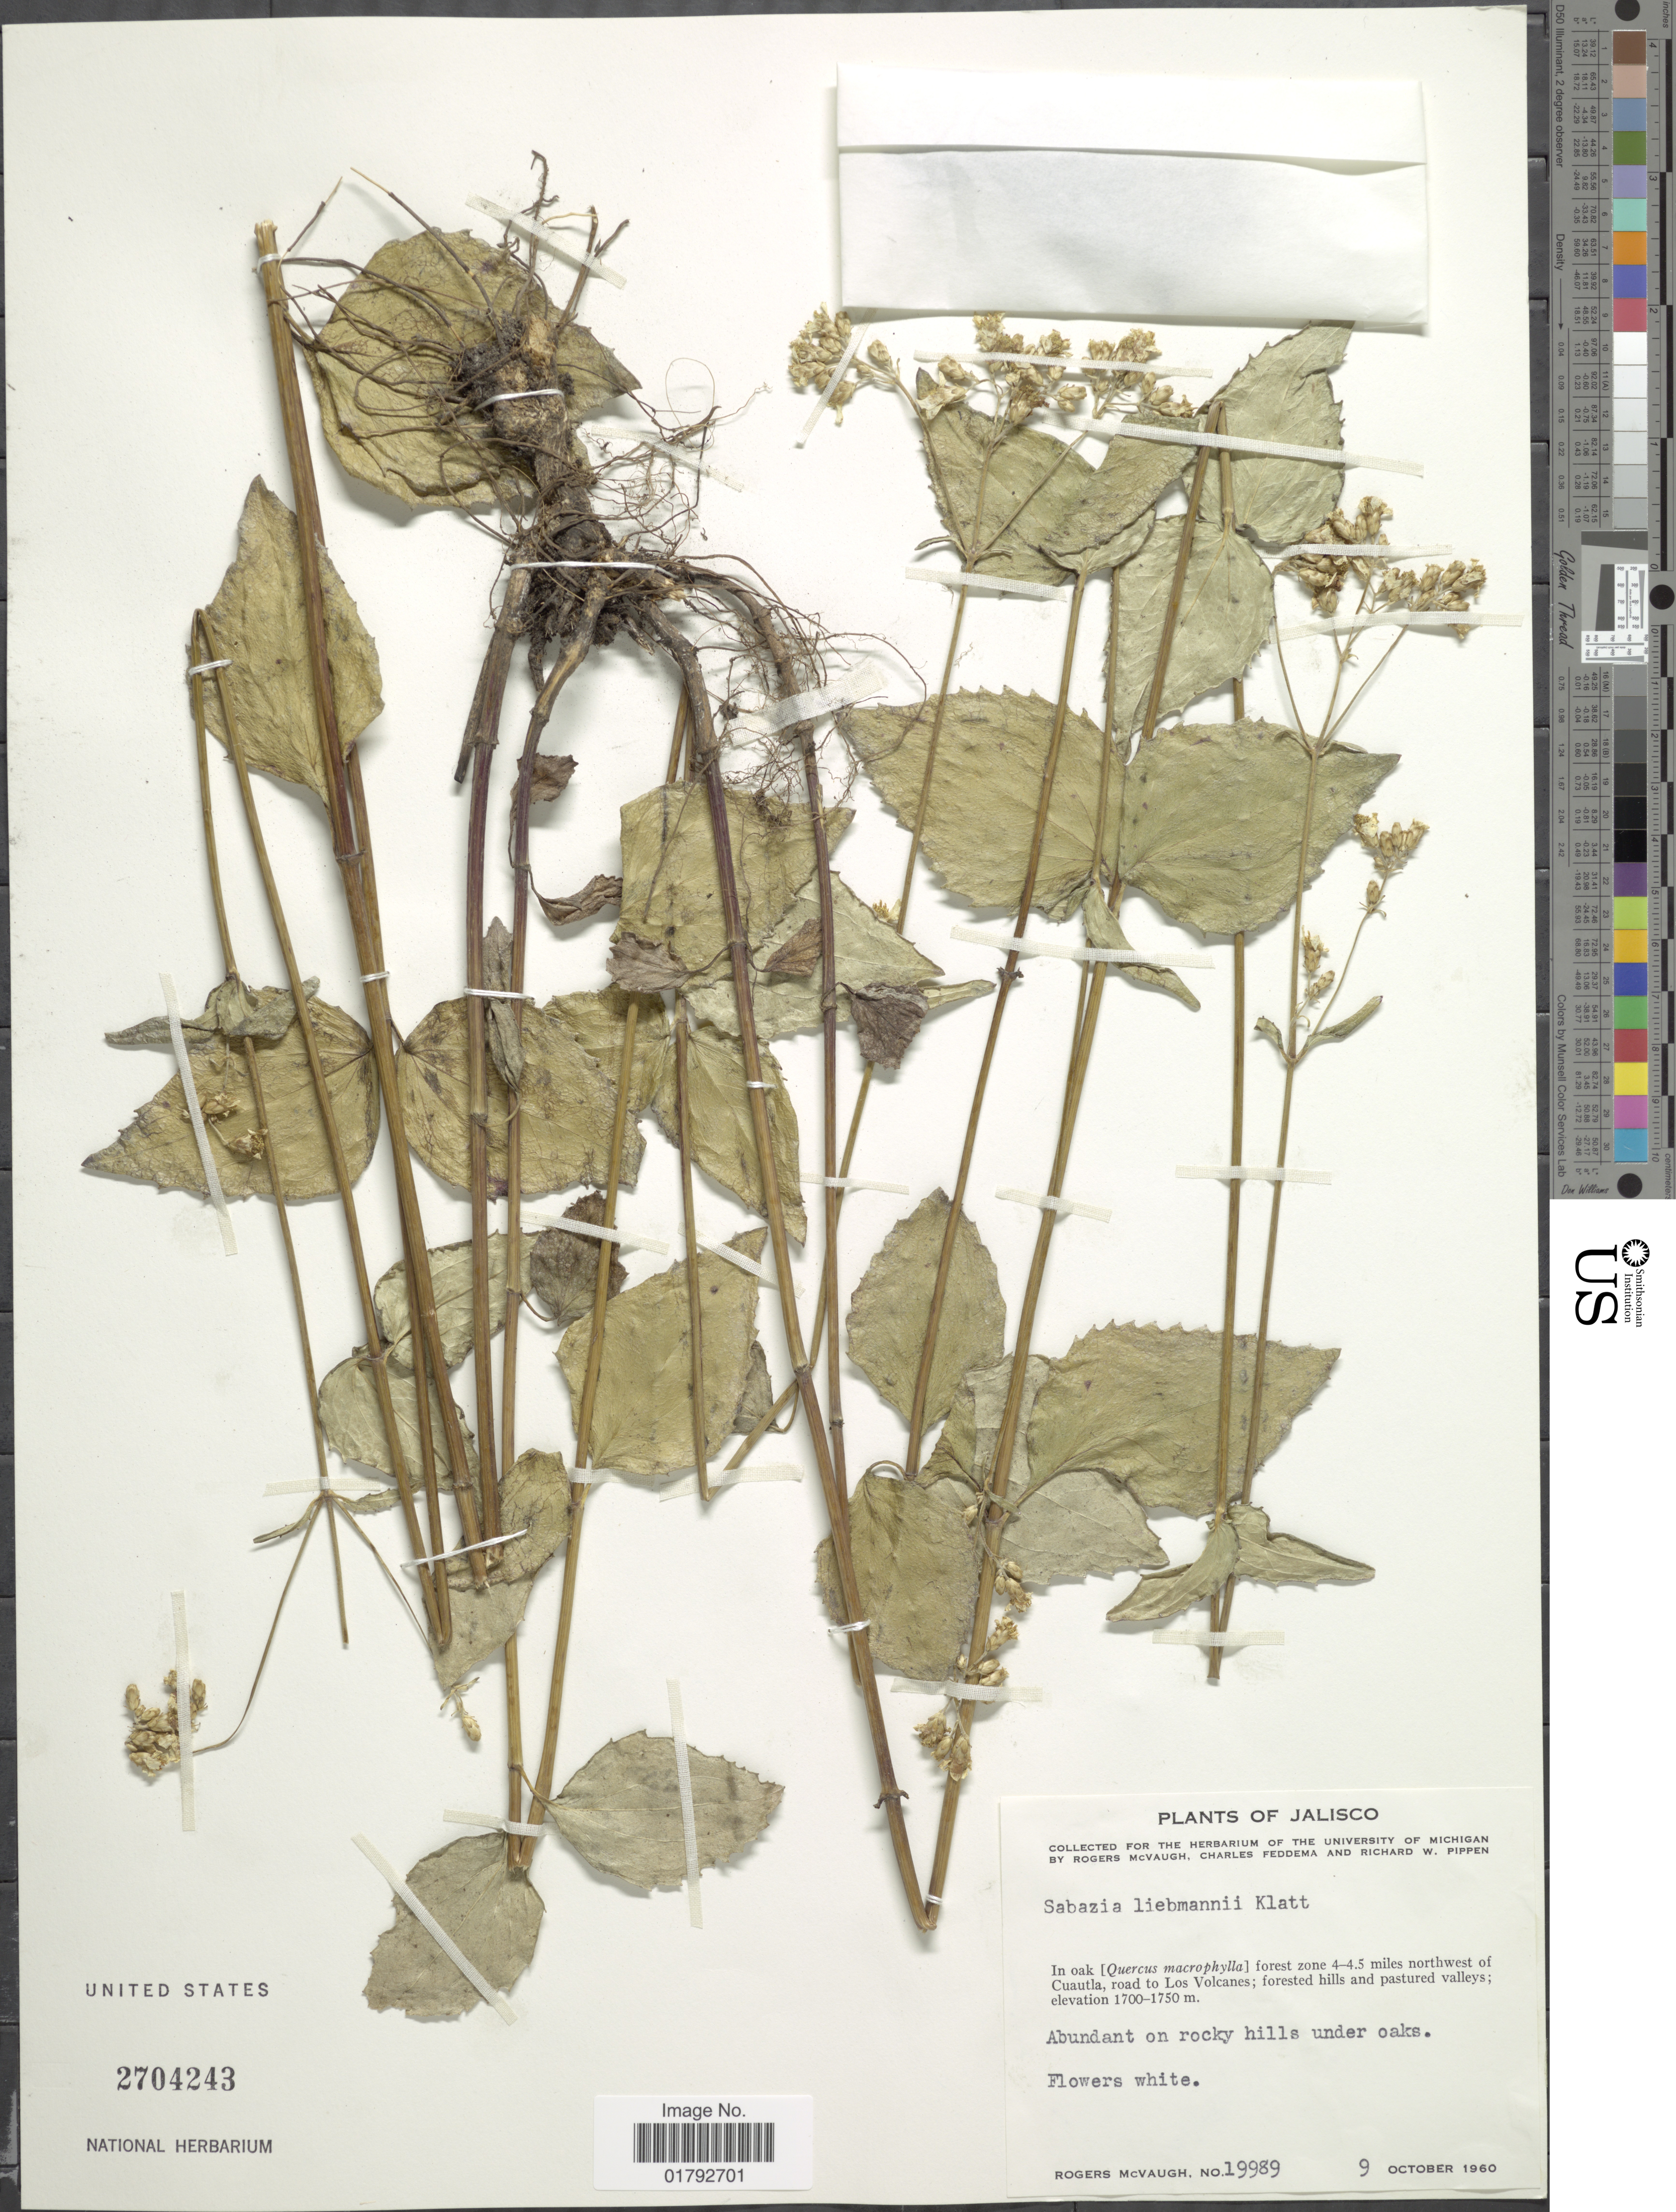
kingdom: Plantae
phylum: Tracheophyta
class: Magnoliopsida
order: Asterales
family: Asteraceae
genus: Alloispermum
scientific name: Alloispermum liebmannii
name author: (Sch. Bip. ex Klatt) H. Rob.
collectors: R. McVaugh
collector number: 19989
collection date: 1960-10-09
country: Mexico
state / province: Jalisco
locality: Jalisco. In oak forest zone 4-4.5 miles northwest of Cuatla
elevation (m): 1700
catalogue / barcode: US 2704243